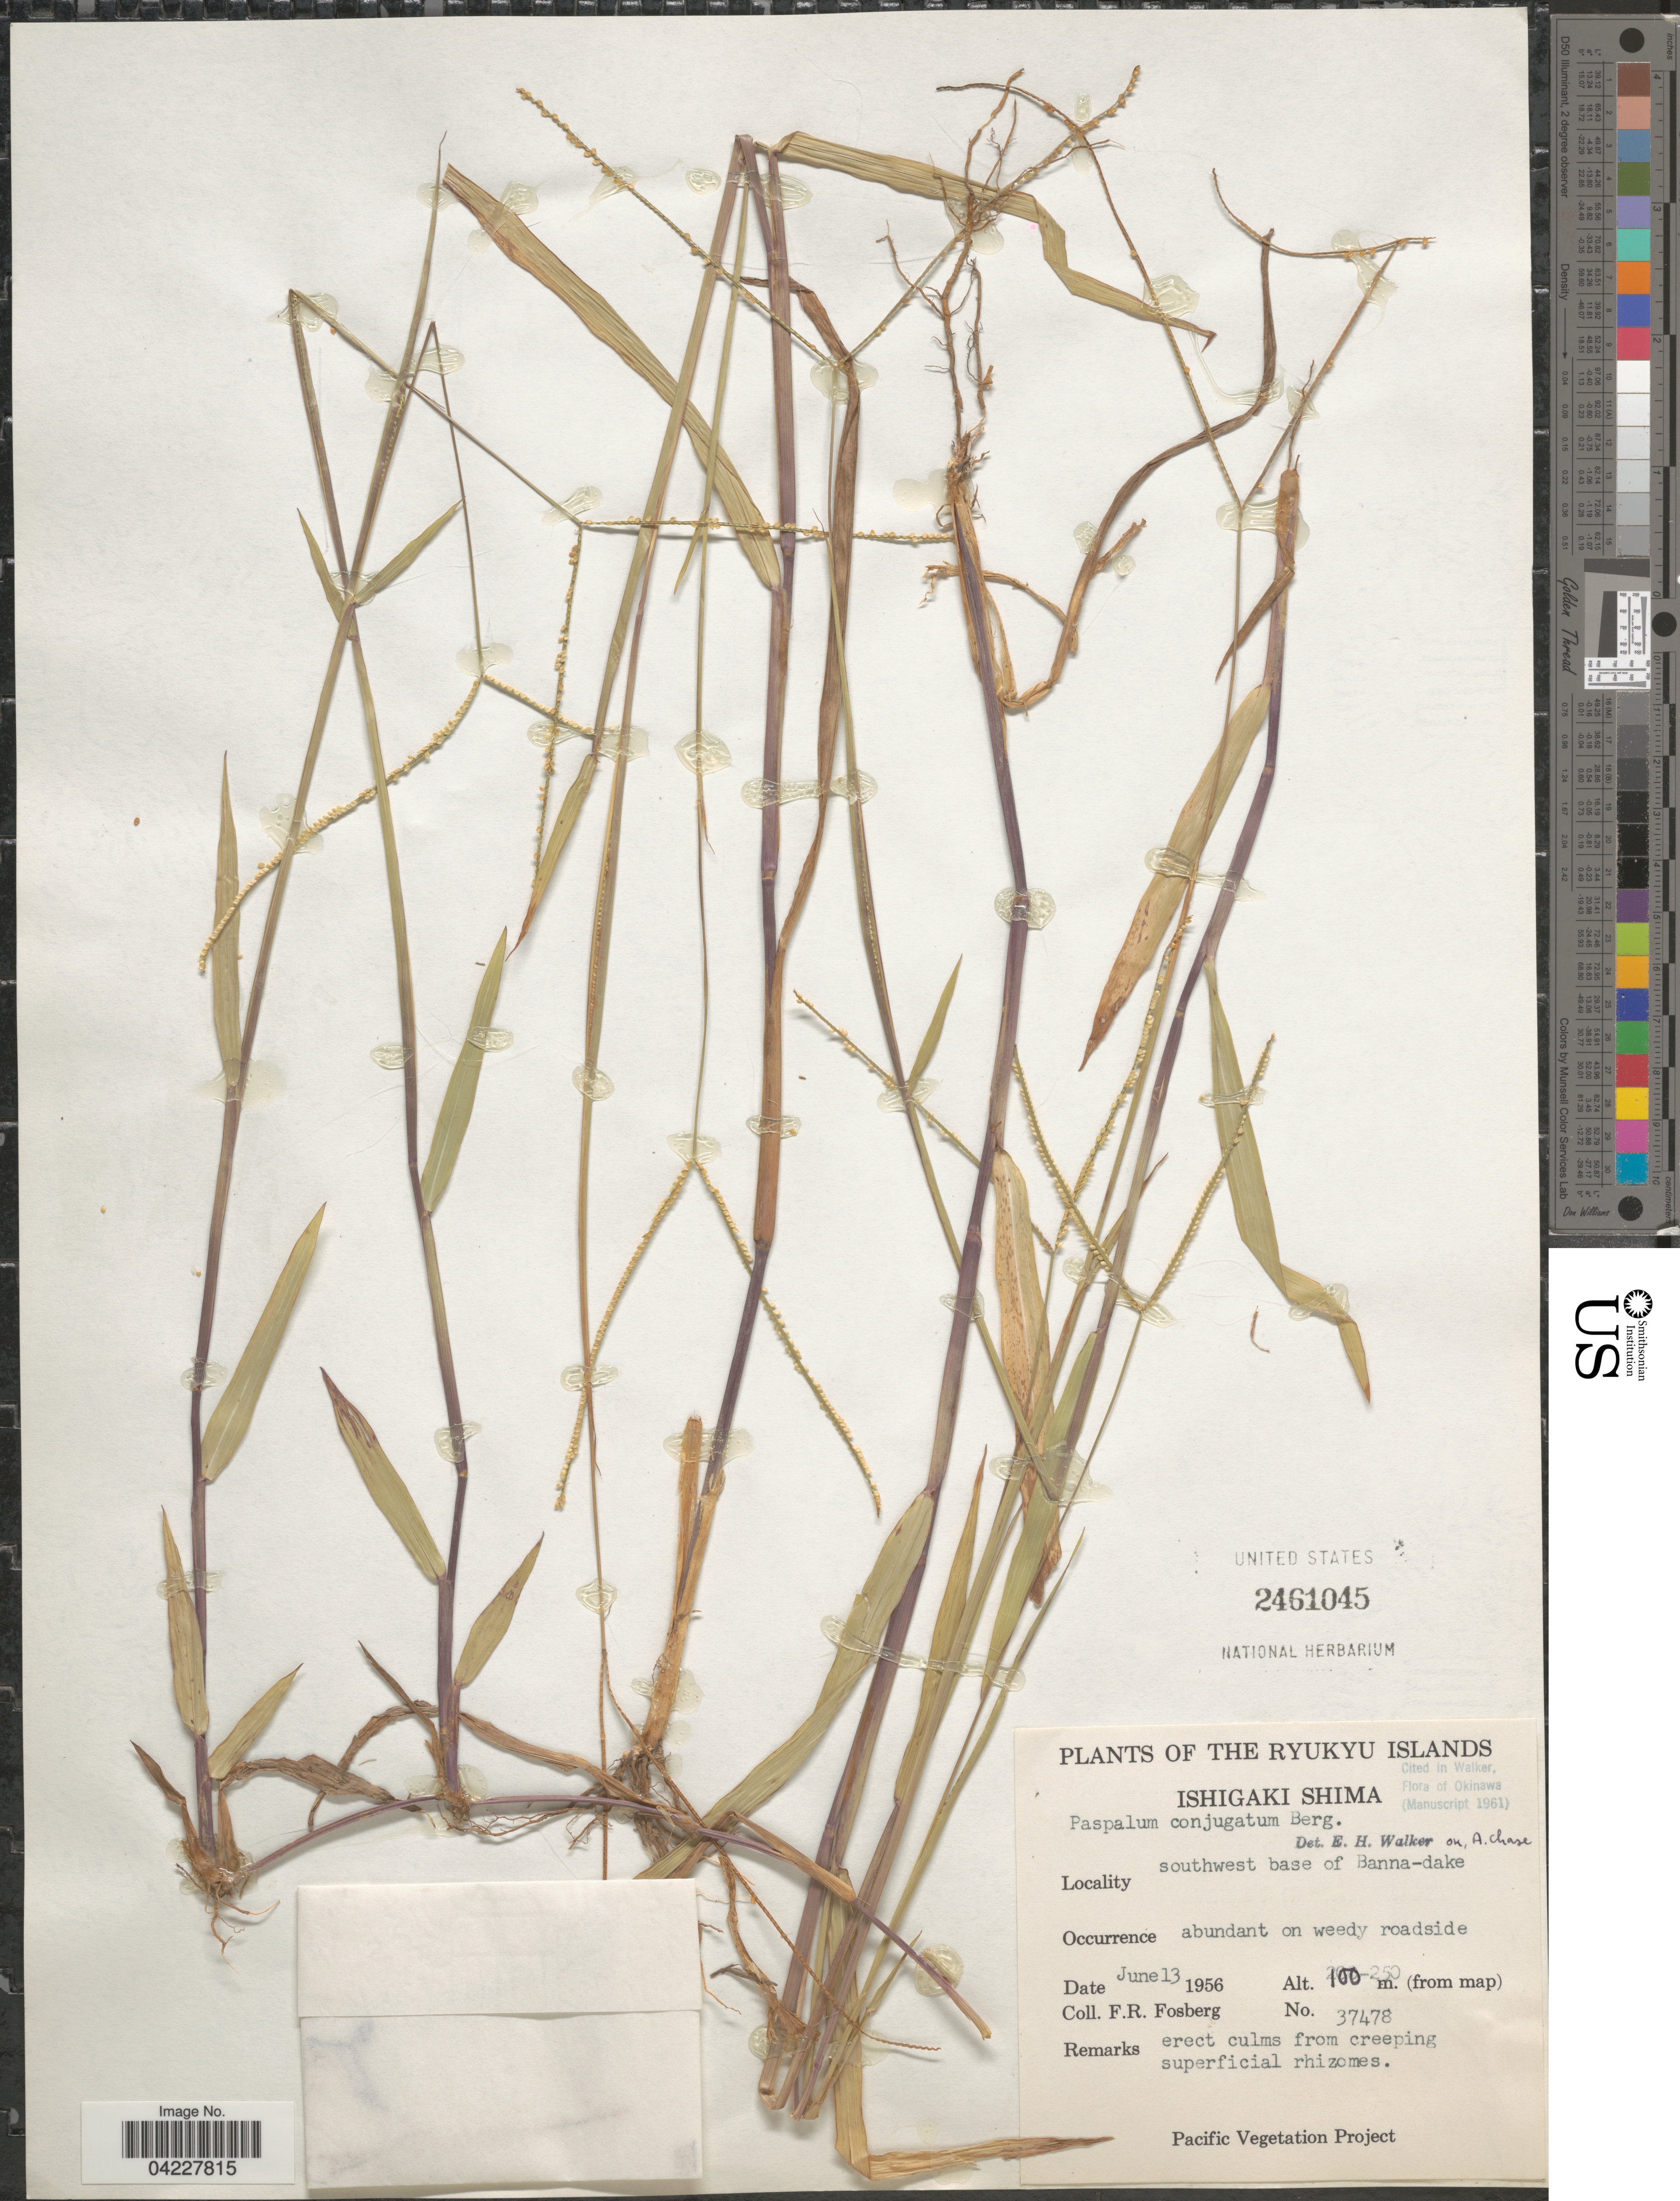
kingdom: Plantae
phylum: Tracheophyta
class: Liliopsida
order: Poales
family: Poaceae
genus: Paspalum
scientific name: Paspalum conjugatum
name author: P.J. Bergius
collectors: F. R. Fosberg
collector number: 37478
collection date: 1956-06-13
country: Japan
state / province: Okinawa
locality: The Ryukyu Islands. Ishigaki Shima. Southwest base of Banna-dake.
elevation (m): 100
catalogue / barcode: US 2461045